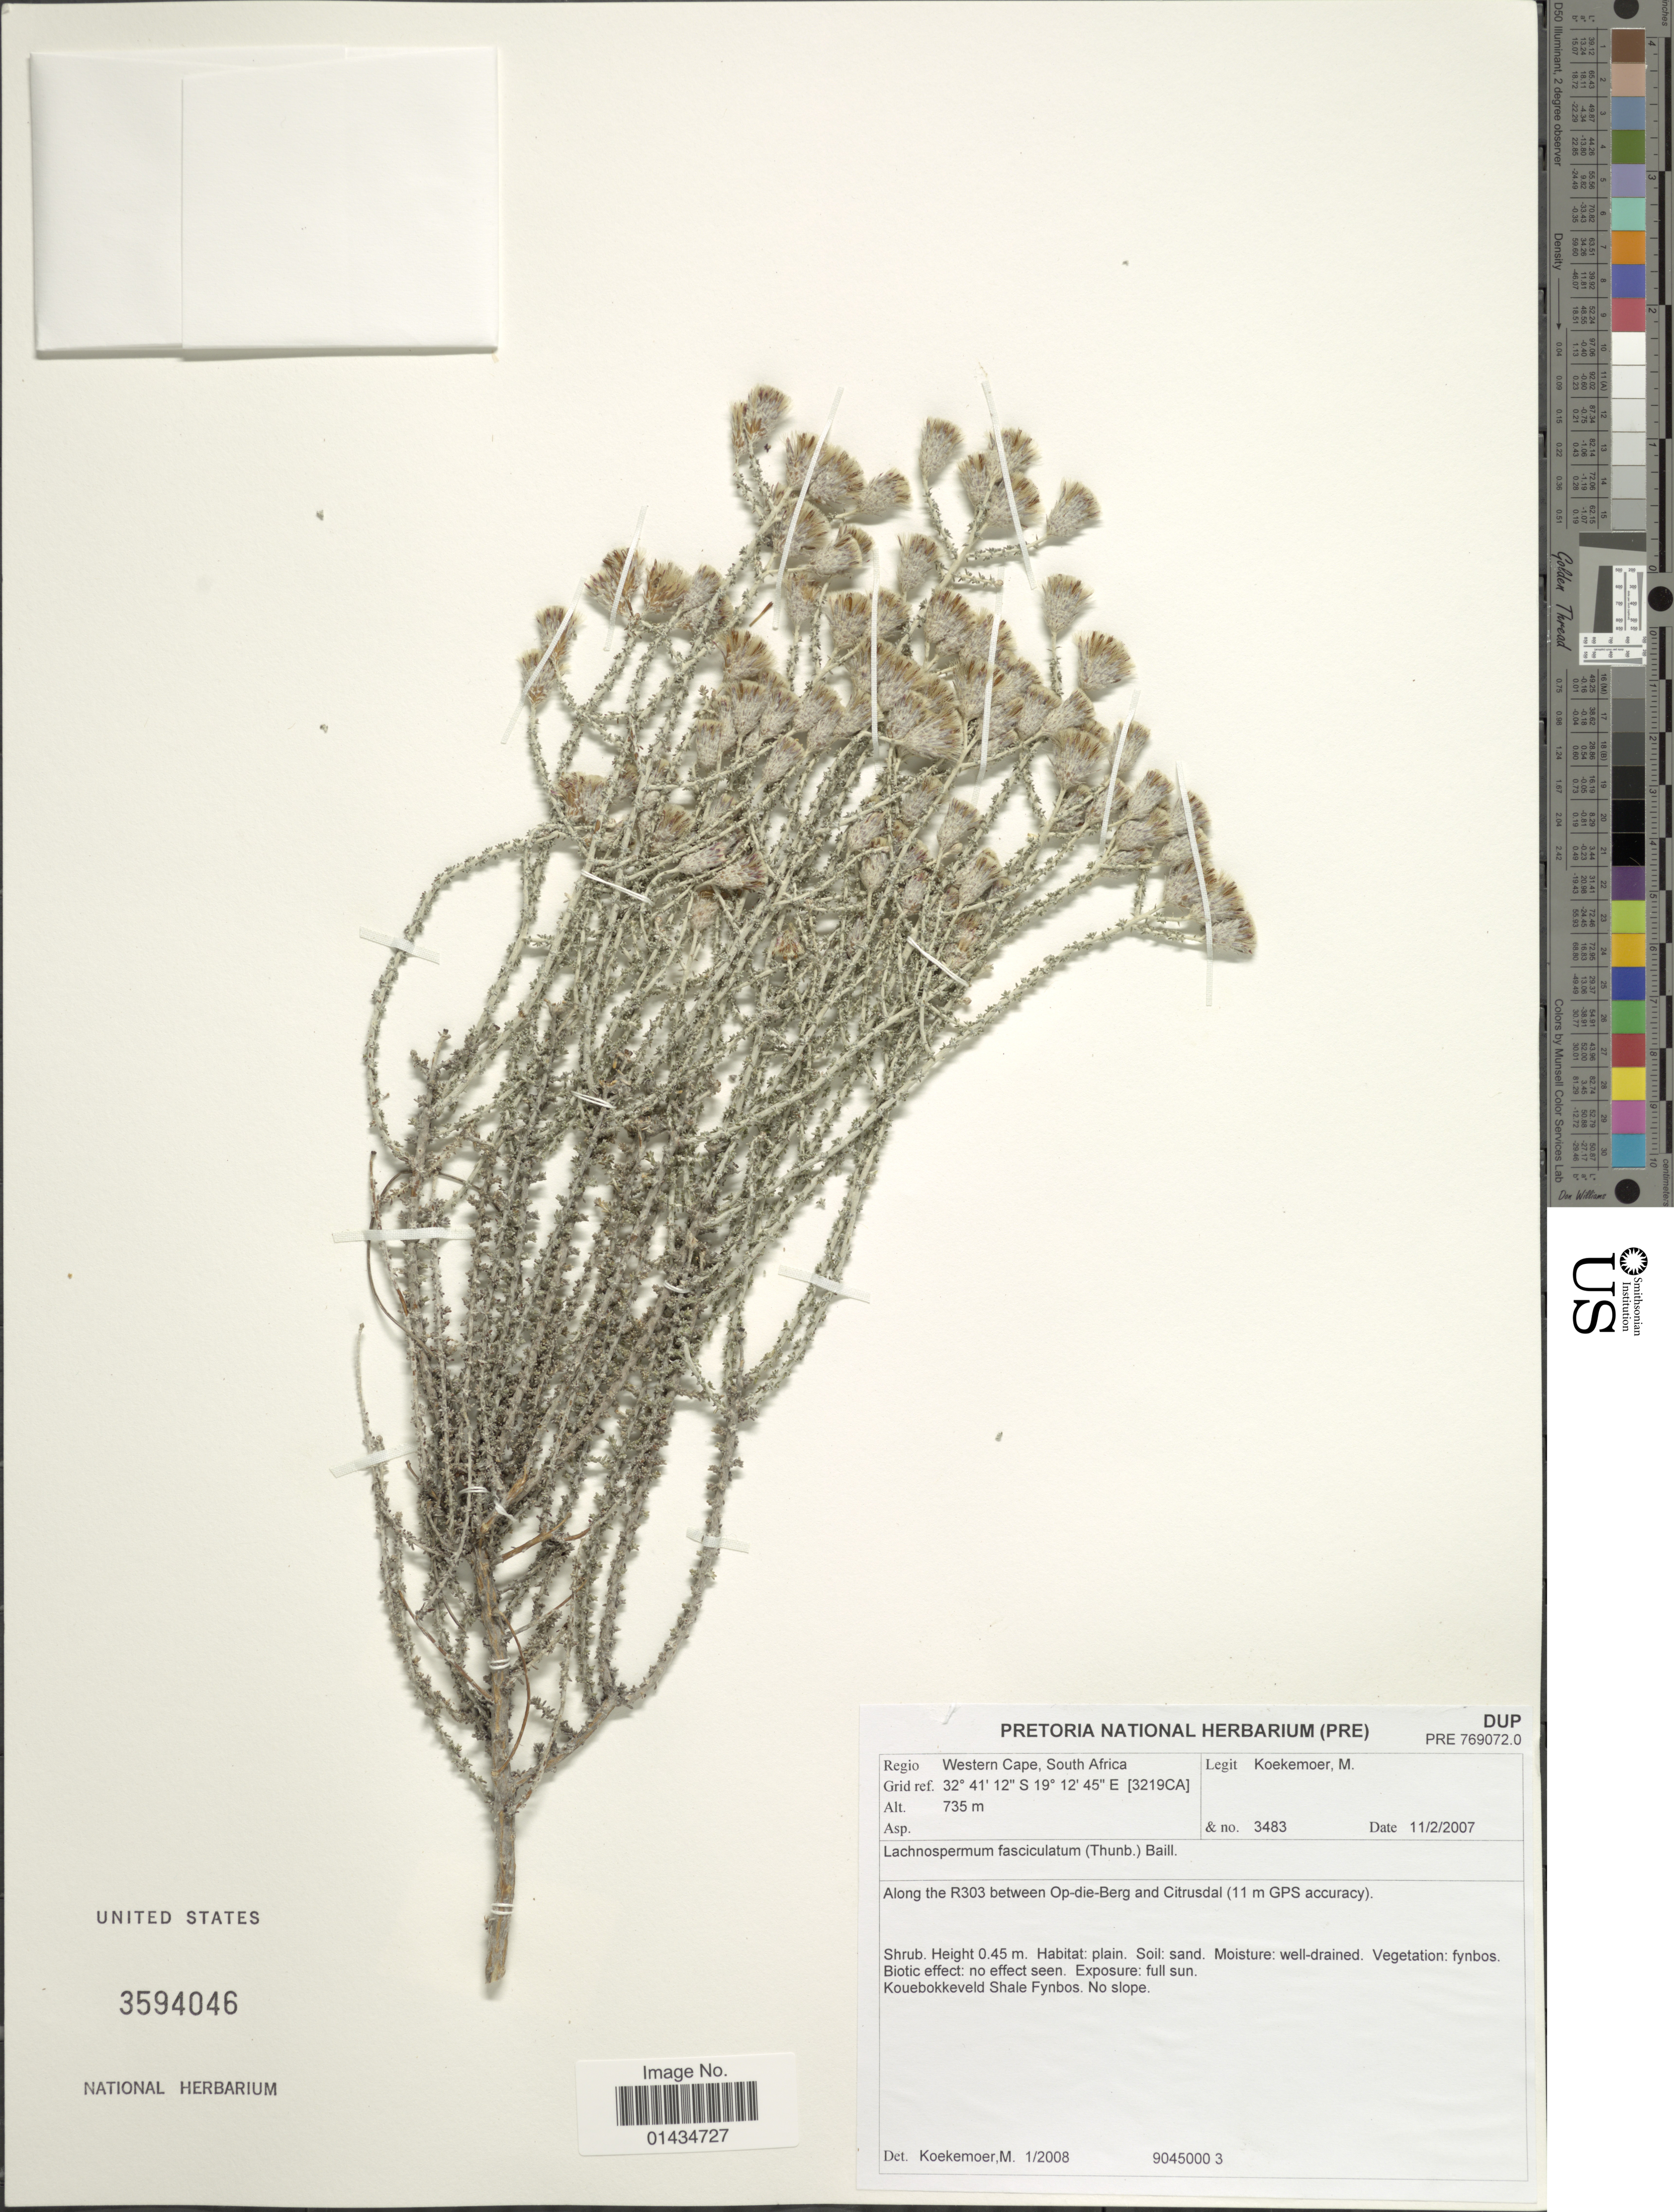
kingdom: Plantae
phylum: Tracheophyta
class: Magnoliopsida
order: Asterales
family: Asteraceae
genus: Lachnospermum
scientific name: Lachnospermum fasciculatum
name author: (Thunb.) Baill.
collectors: M. Koekemoer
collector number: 3483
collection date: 2007-02-11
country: South Africa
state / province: Western Cape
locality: Along the R303 between Op-die-berg and Citrusdal (11 m GPS accuracy)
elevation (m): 735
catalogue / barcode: US 3594046